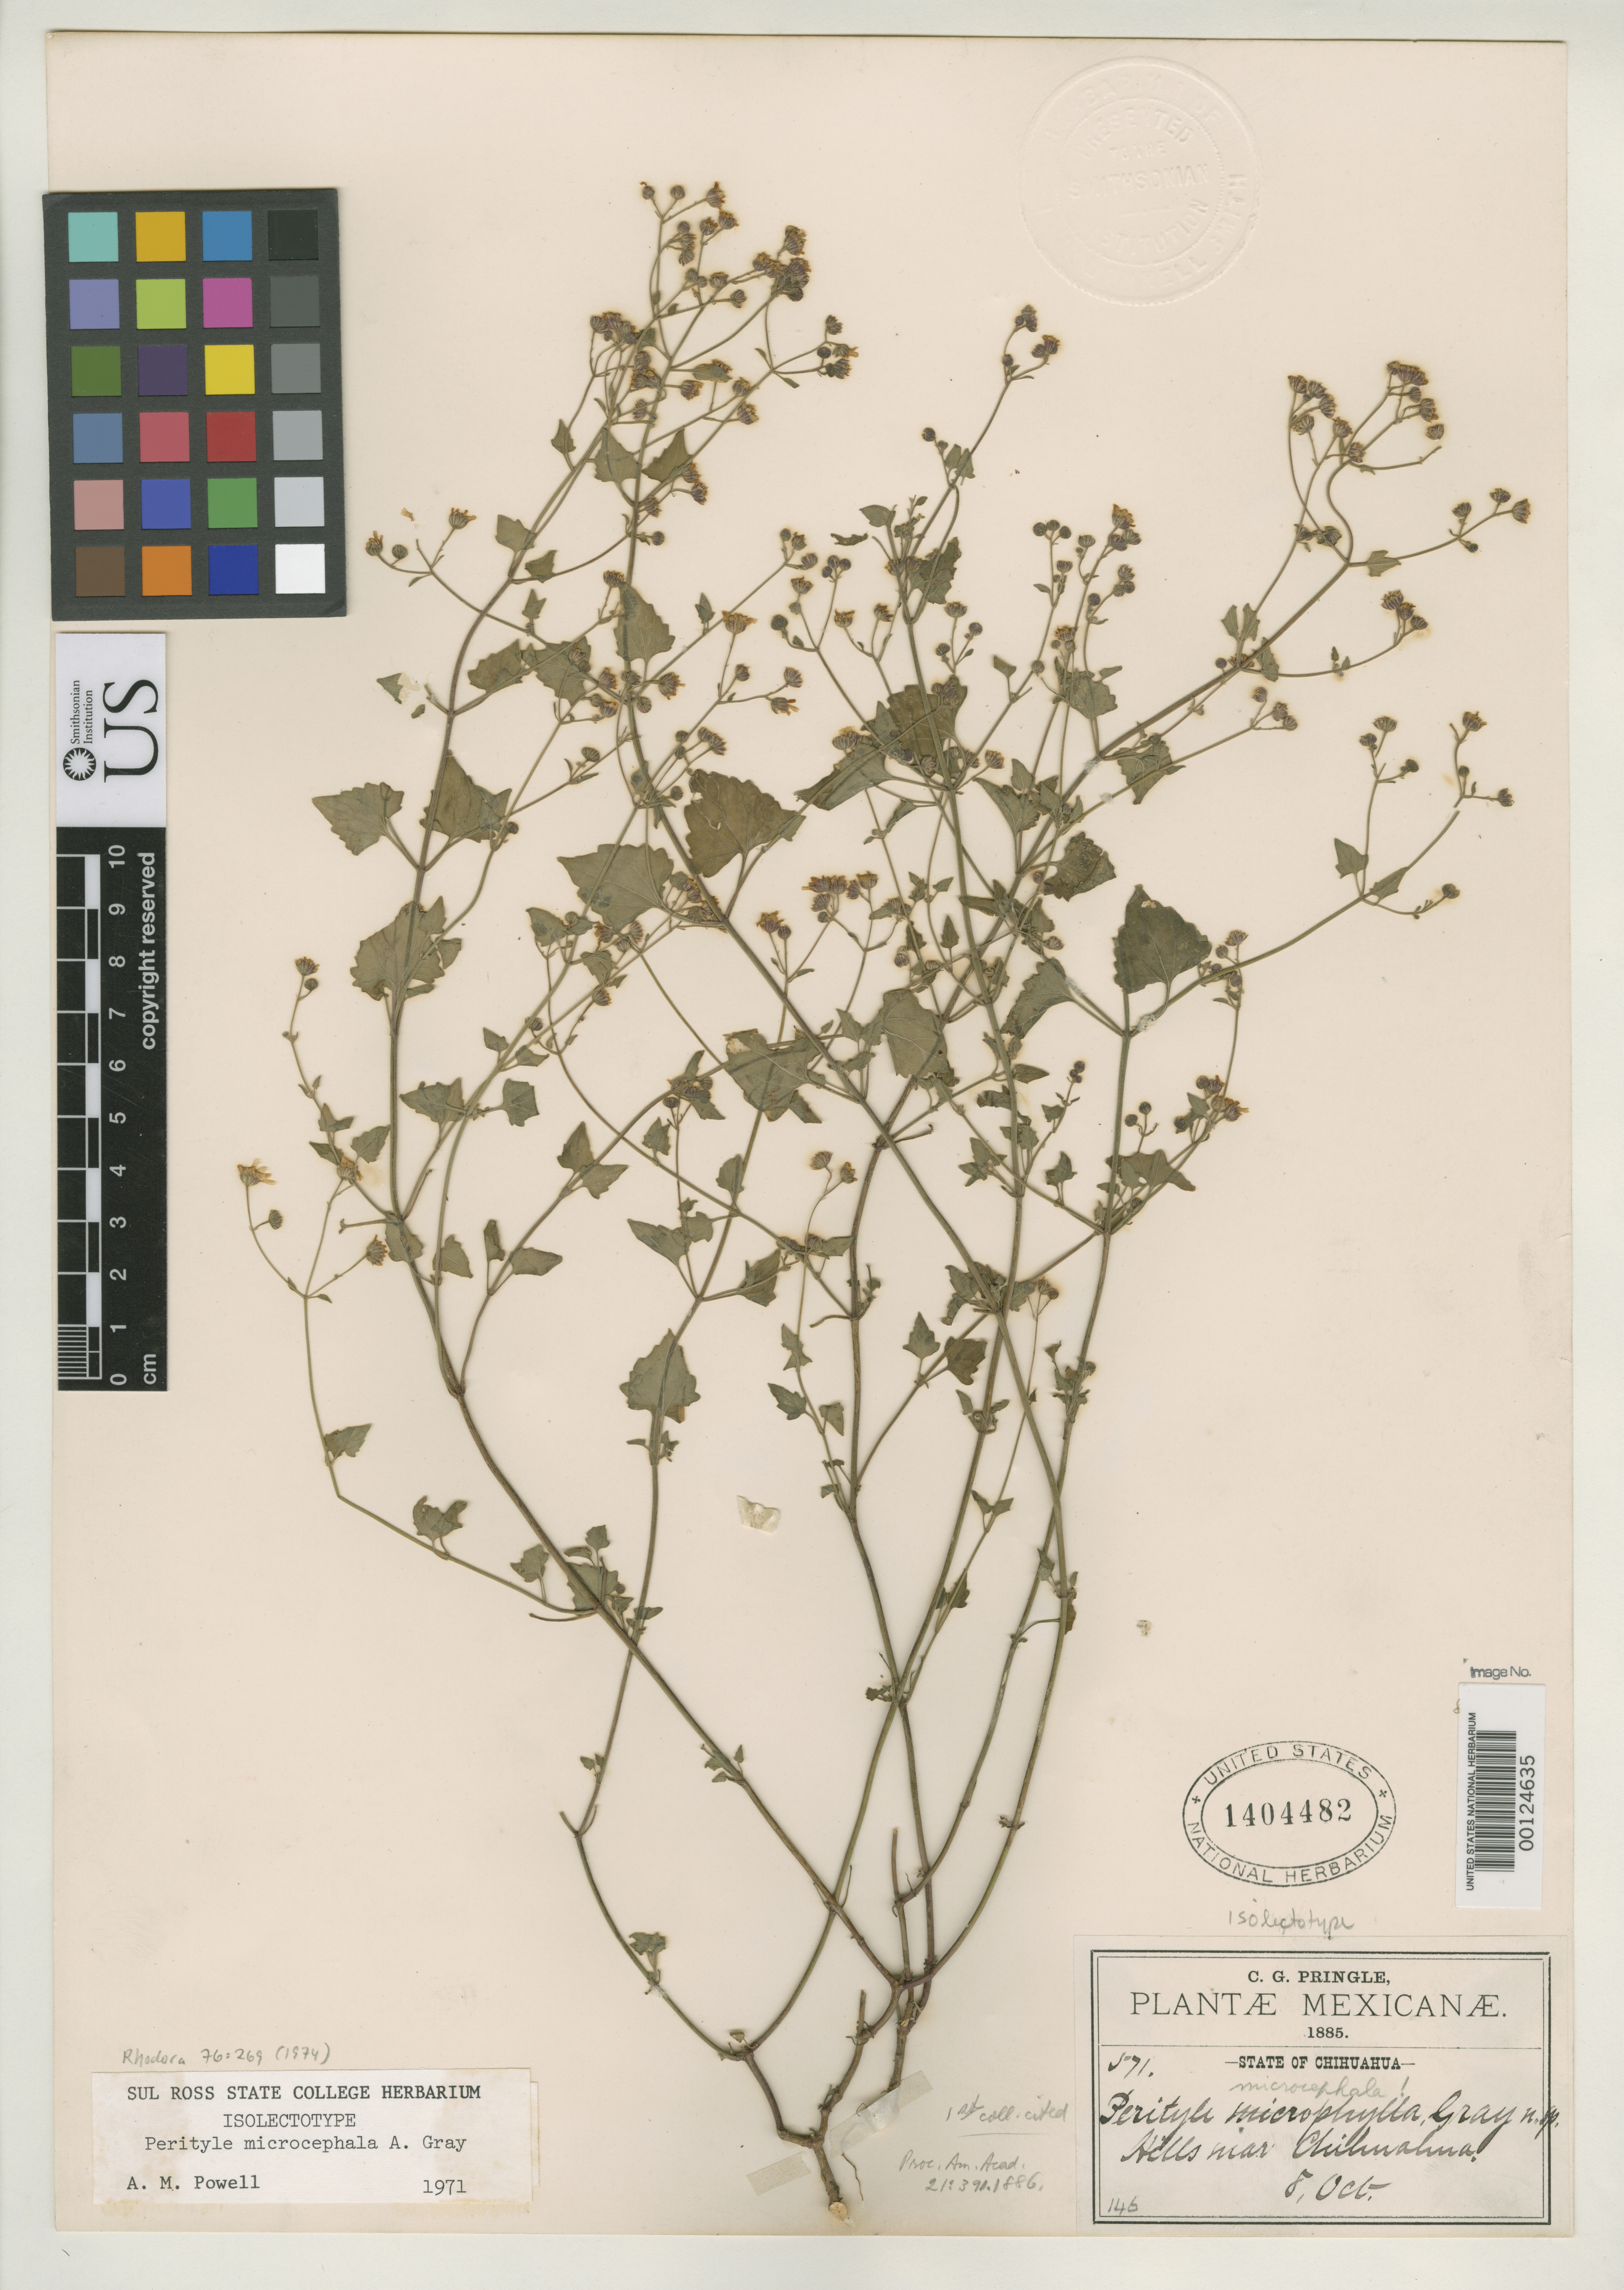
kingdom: Plantae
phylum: Tracheophyta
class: Magnoliopsida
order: Asterales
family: Asteraceae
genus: Perityle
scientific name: Perityle microcephala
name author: A. Gray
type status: Isolectotype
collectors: C. G. Pringle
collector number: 571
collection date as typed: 08 Oct 1885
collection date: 1885-10-08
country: Mexico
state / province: Chihuahua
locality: State of Chihuahua. Hills near Chihuahua.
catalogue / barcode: US 1404482